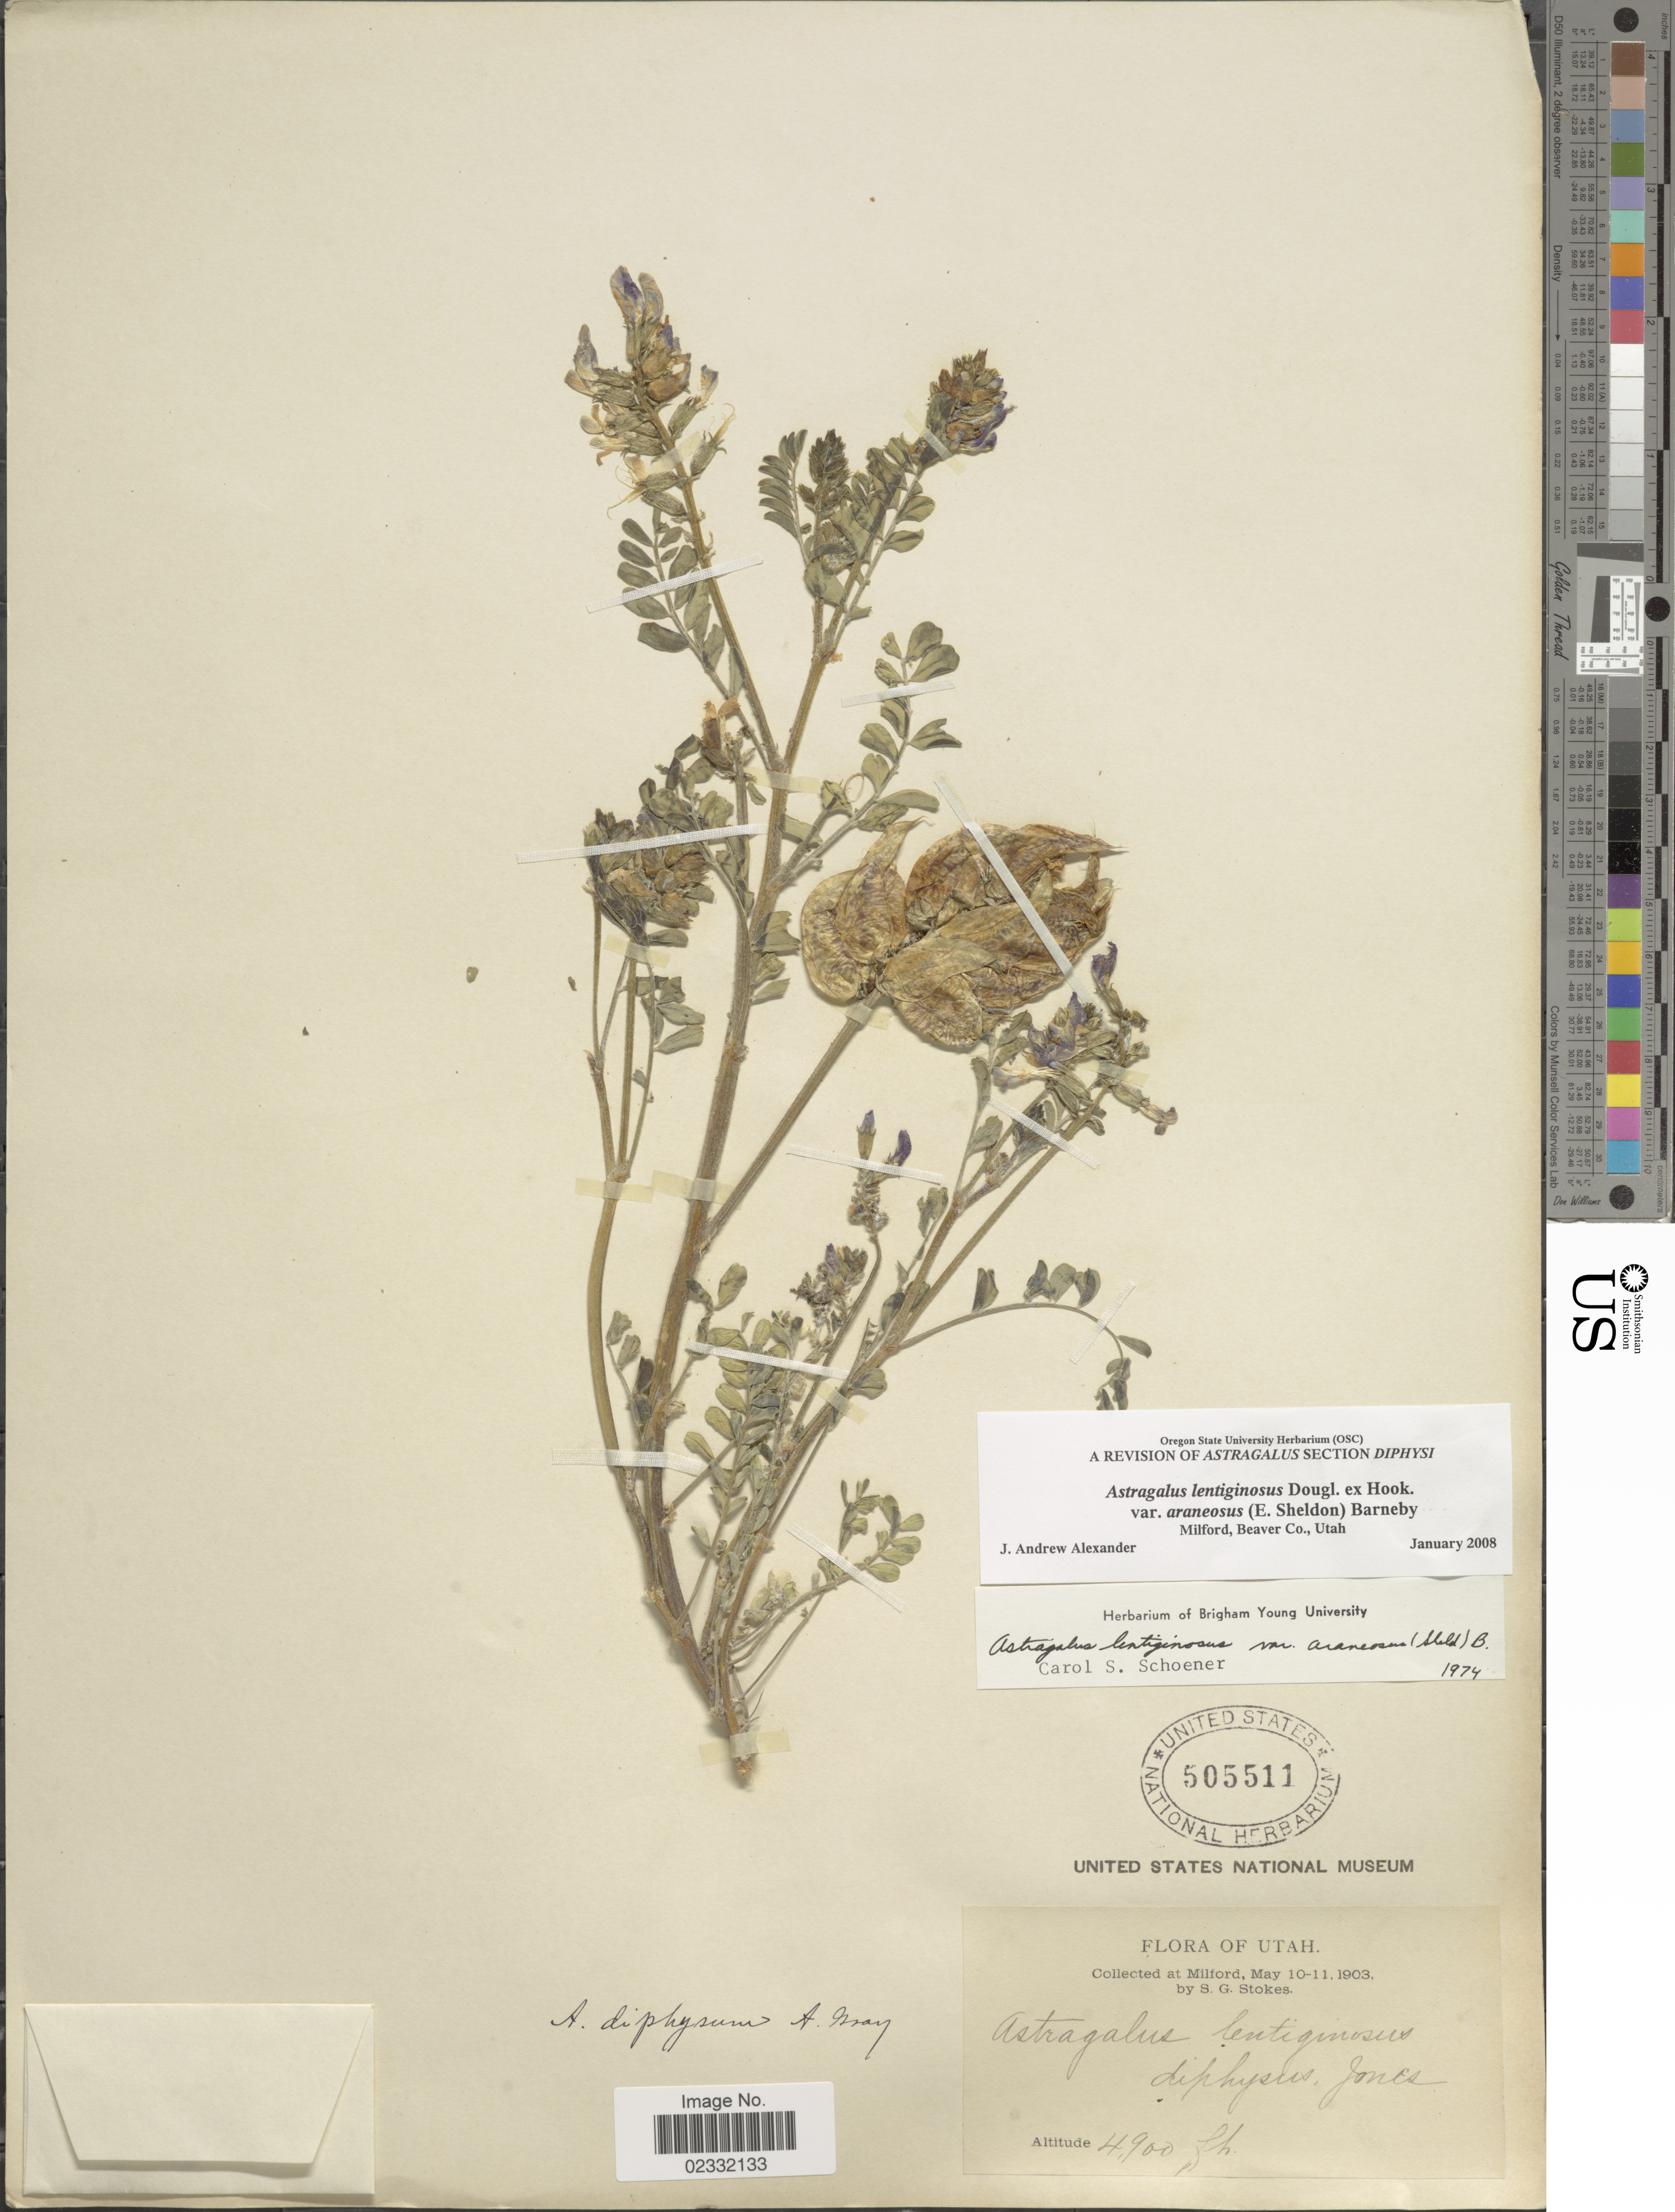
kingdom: Plantae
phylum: Tracheophyta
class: Magnoliopsida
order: Fabales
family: Fabaceae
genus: Astragalus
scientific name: Astragalus lentiginosus var. araneosus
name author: (E. Sheld.) Barneby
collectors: S. G. Stokes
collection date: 1903-05-10/1903-05-11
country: United States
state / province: Utah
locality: At Milford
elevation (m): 1494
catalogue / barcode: US 505511